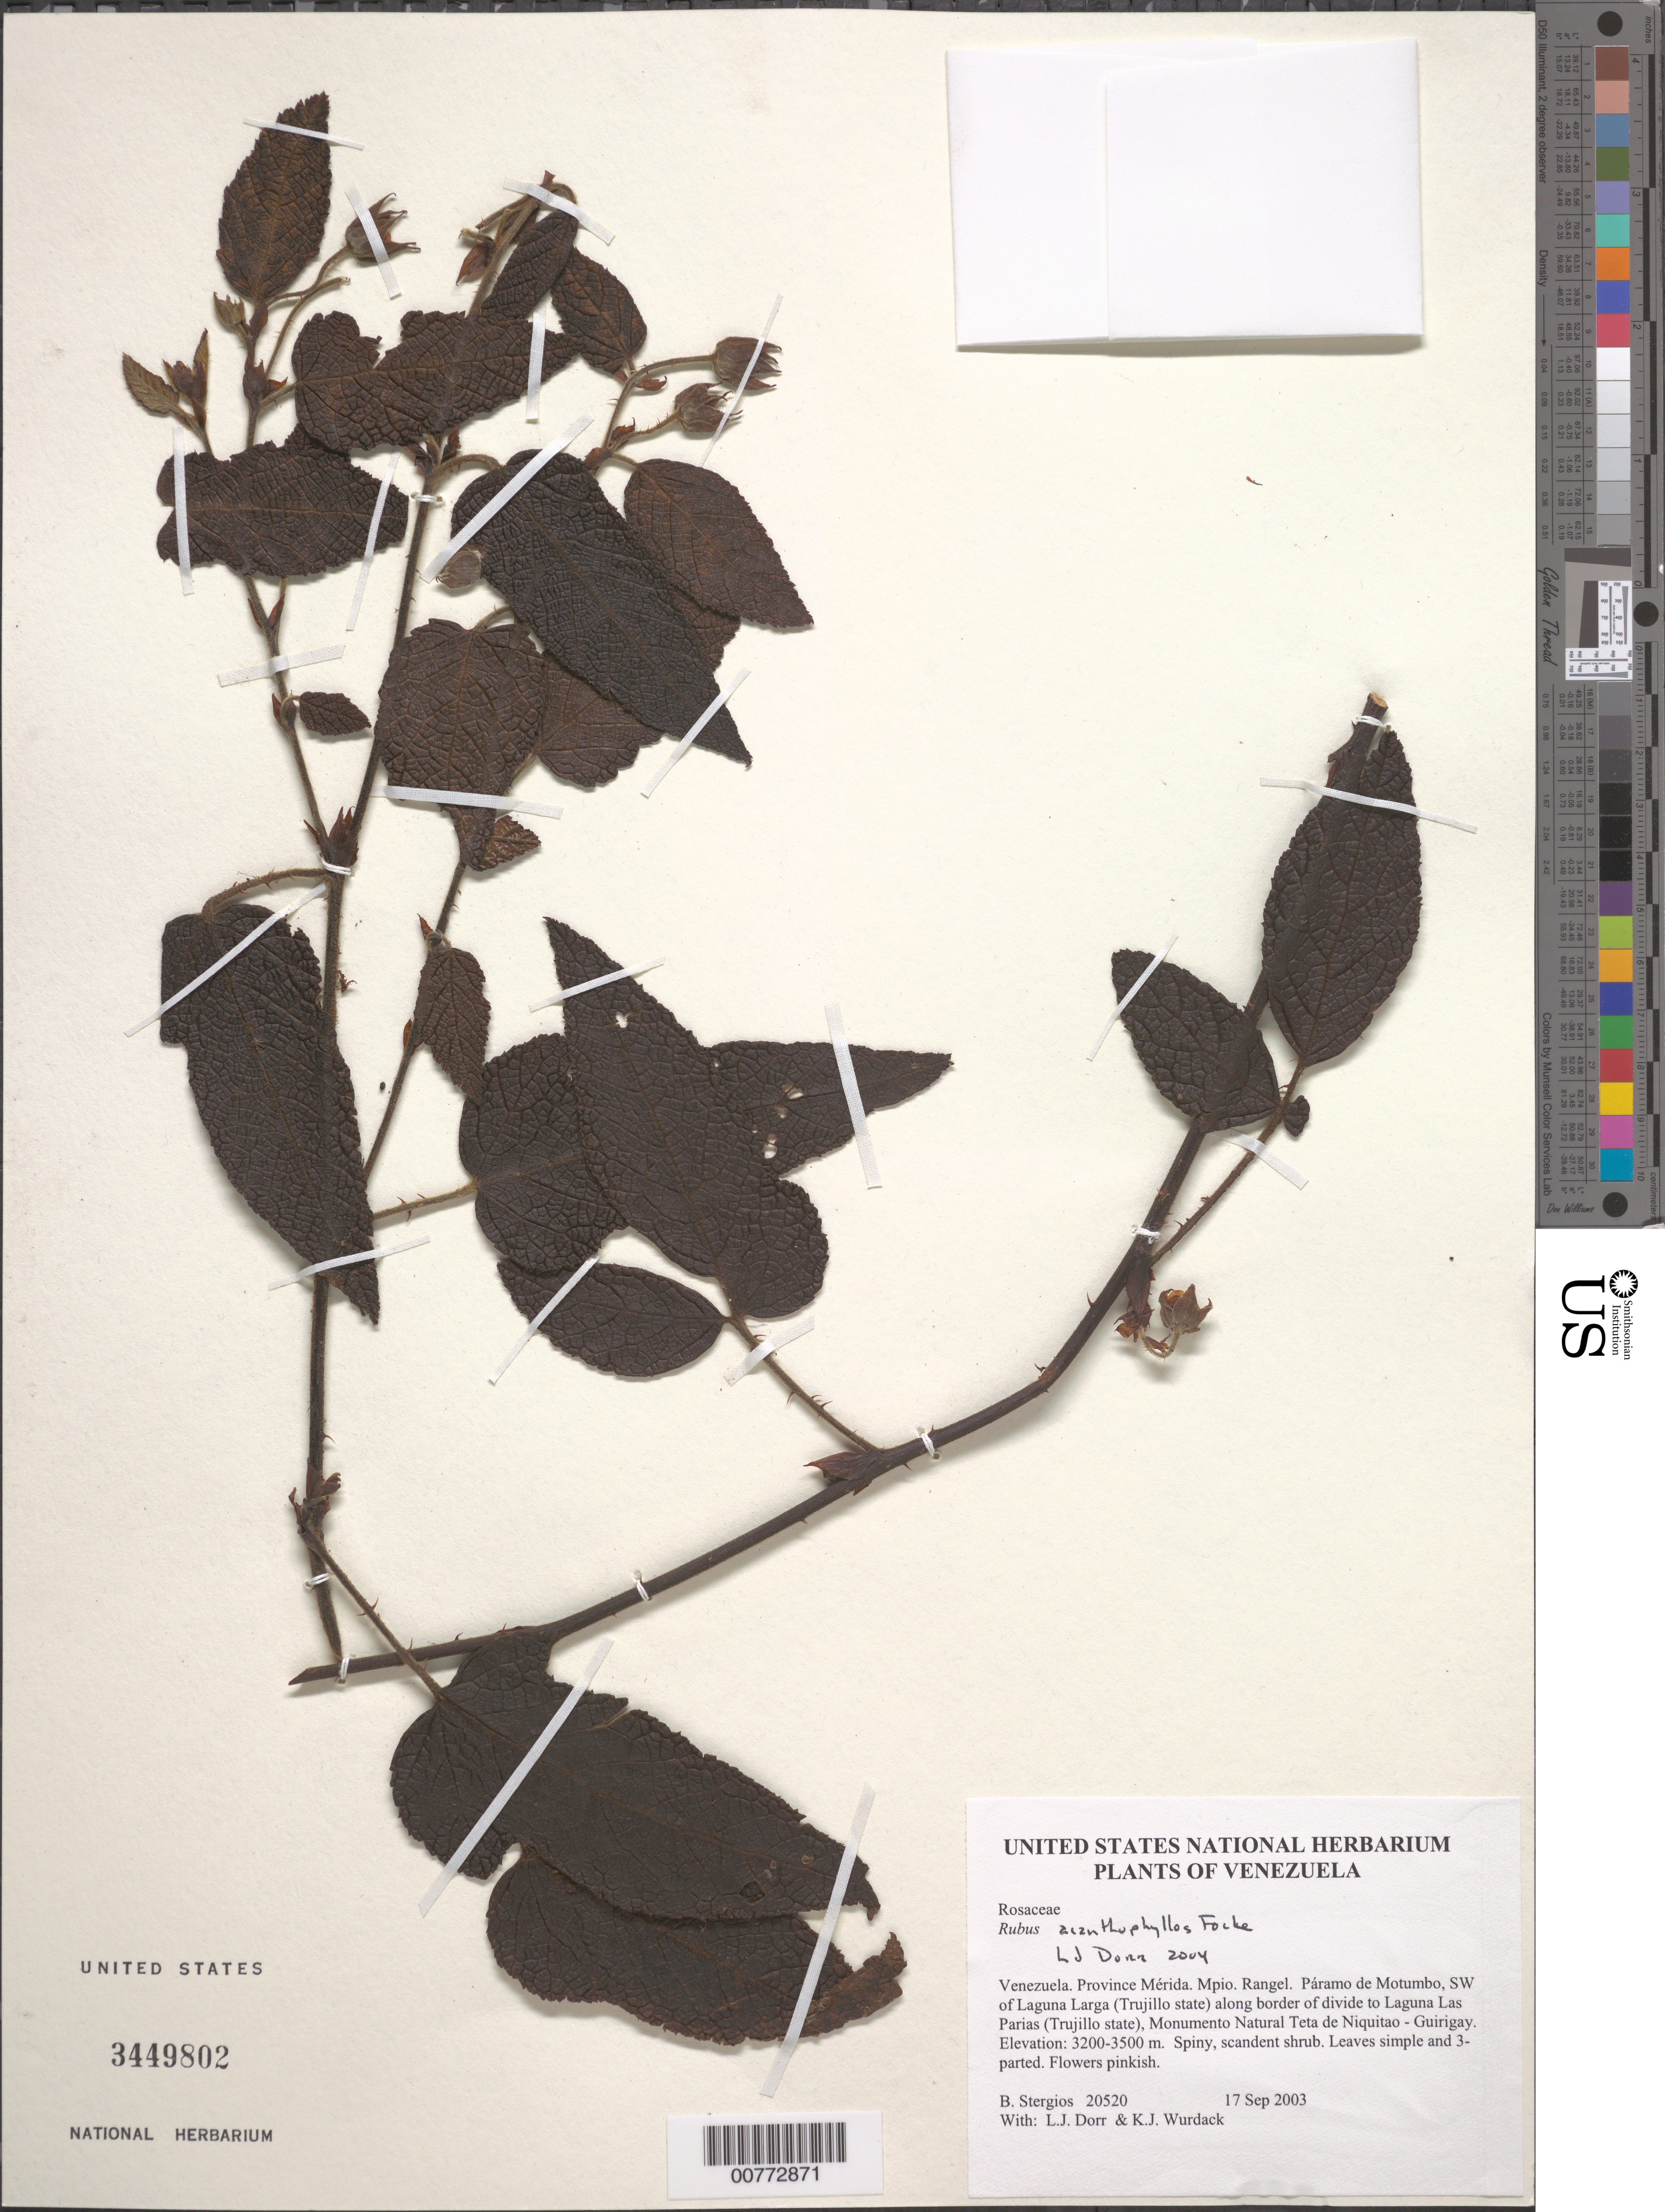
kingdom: Plantae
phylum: Tracheophyta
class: Magnoliopsida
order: Rosales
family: Rosaceae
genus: Rubus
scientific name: Rubus acanthophyllos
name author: Focke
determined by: Dorr, L. J., (BOT), Smithsonian Institution - National Museum of Natural History (UNITED STATES)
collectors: B. G. Stergios, L. J. Dorr & K. Wurdack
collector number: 20520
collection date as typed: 17 Sep 2003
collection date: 2003-09-17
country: Venezuela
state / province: Mérida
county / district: Rangel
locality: Páramo de Motumbo, NW of Laguna Larga (Trujillo state), Monumento Natural Teta de Niquitao - Guirigay.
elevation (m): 3200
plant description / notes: NY, PORT, US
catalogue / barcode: US 3449802